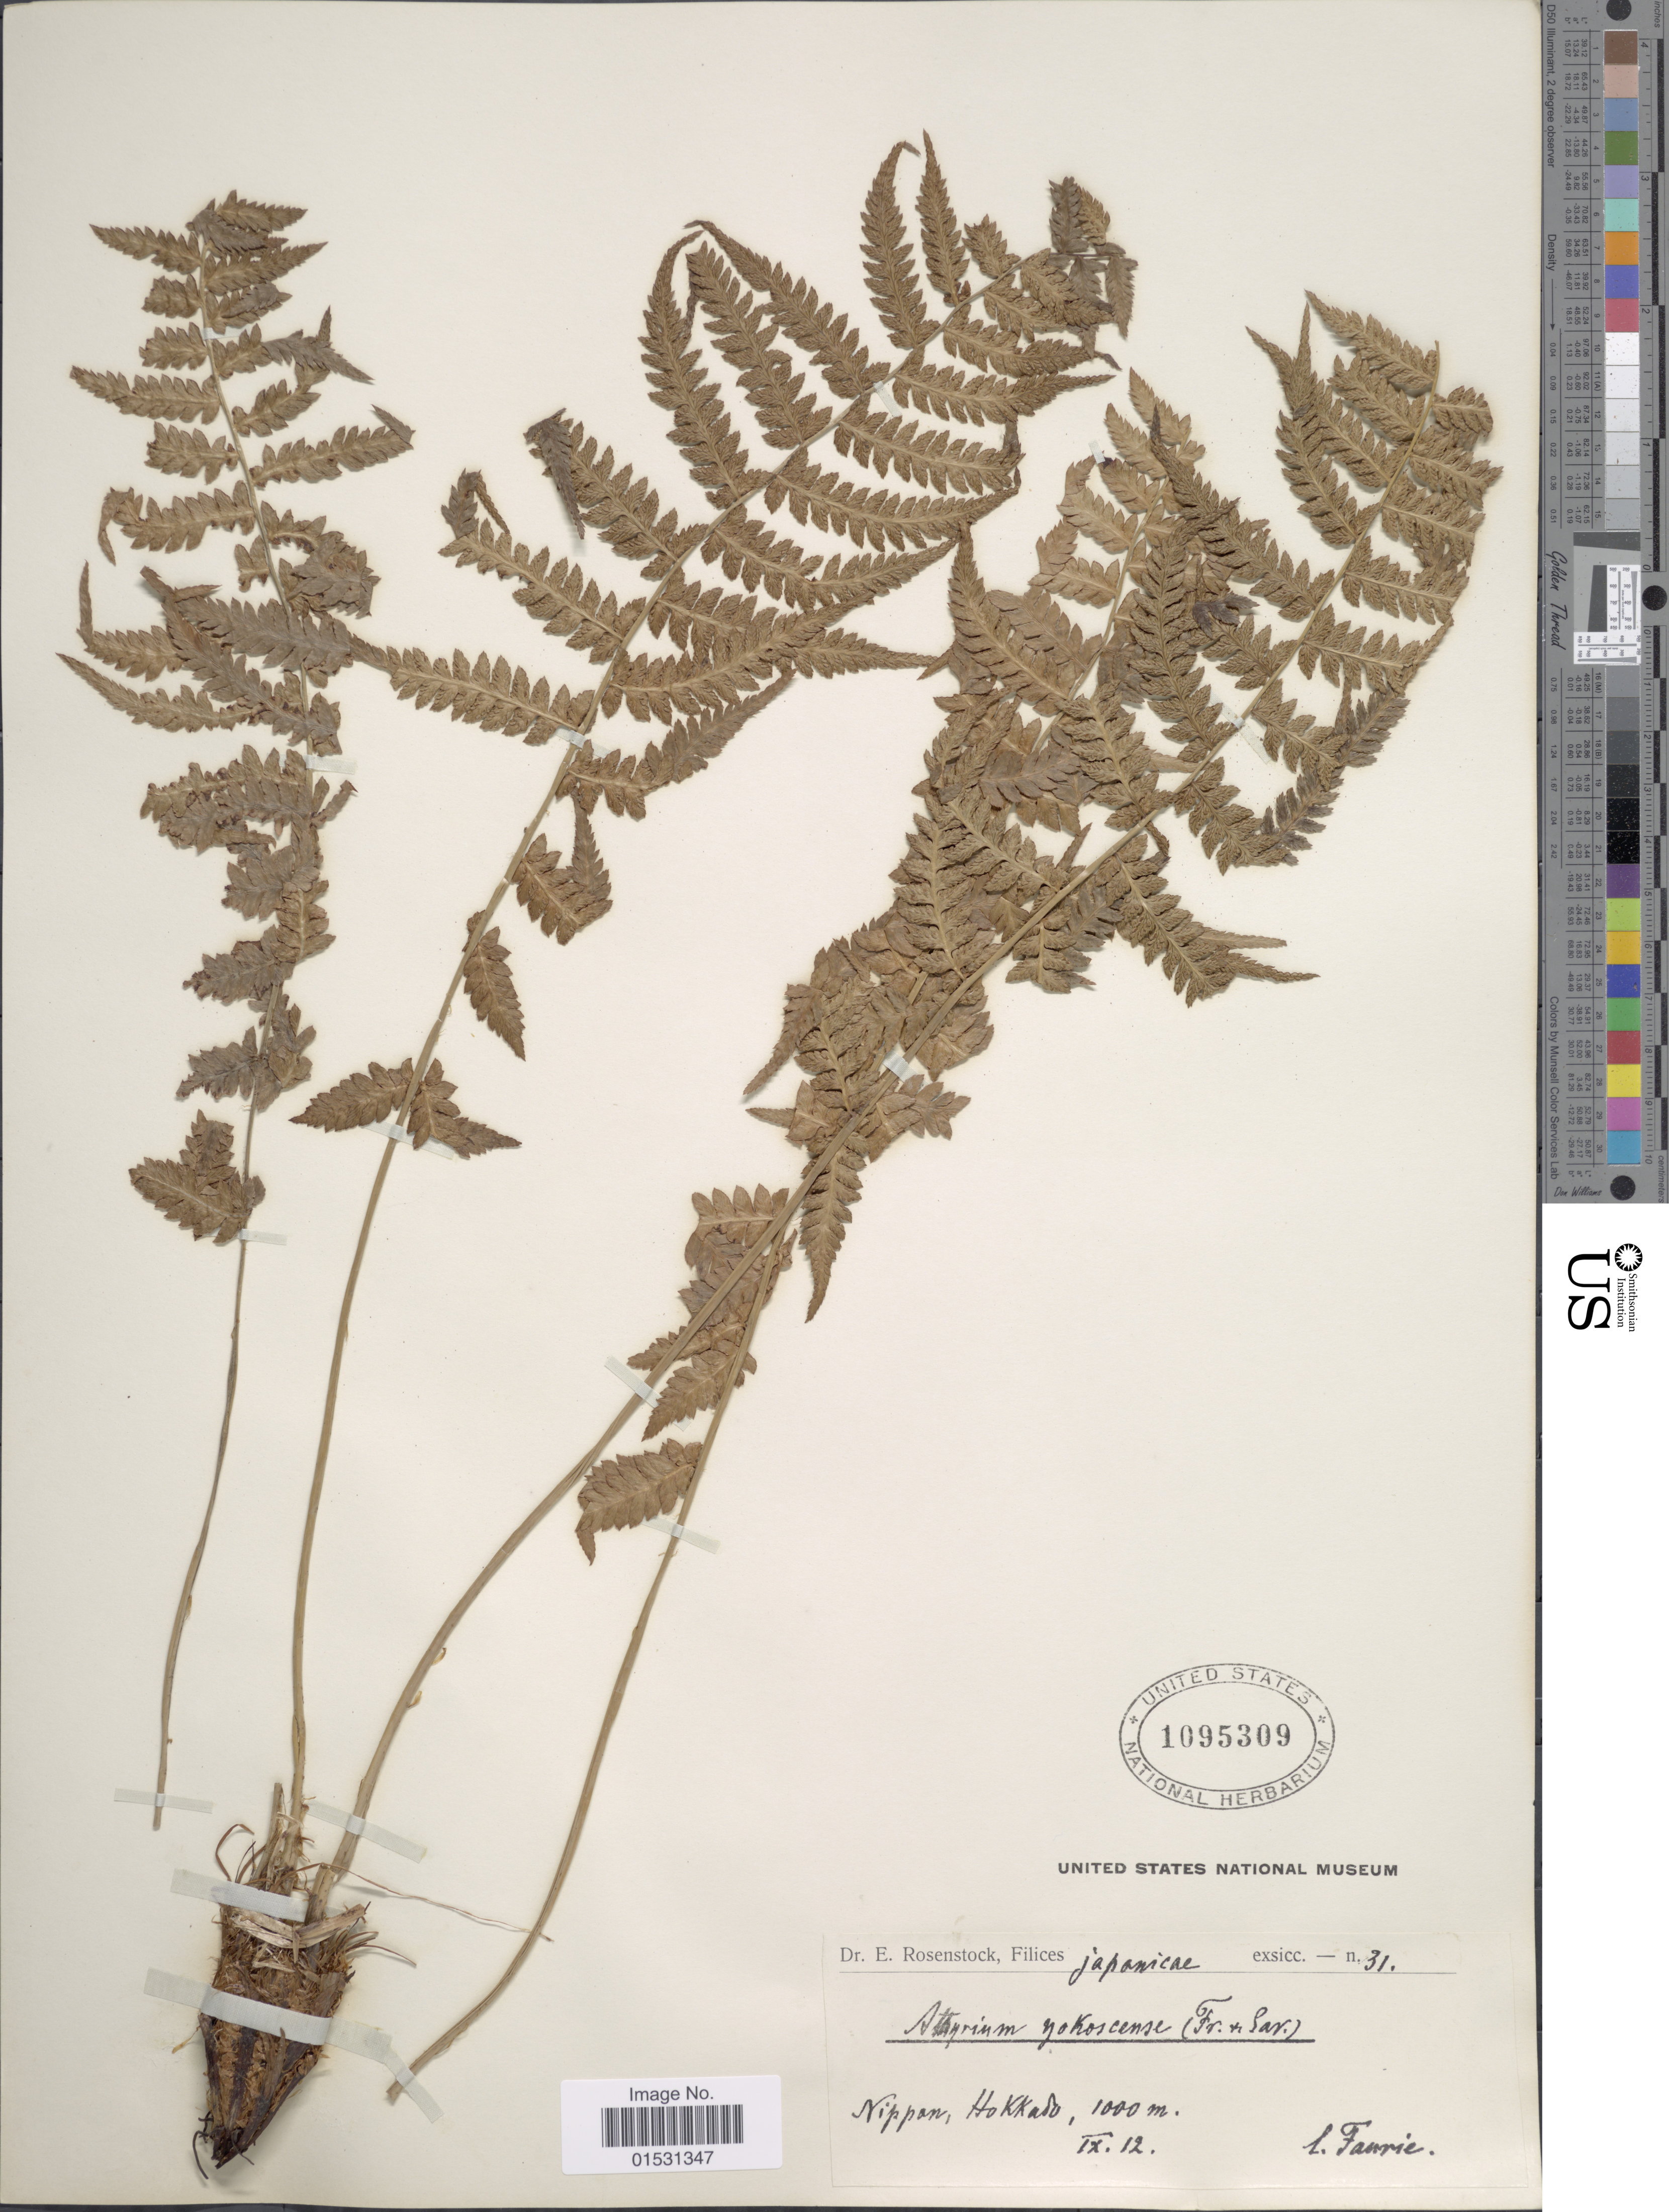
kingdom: Plantae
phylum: Tracheophyta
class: Polypodiopsida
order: Polypodiales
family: Athyriaceae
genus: Athyrium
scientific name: Athyrium yokoscense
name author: (Franch. & Sav.) Christ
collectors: -. Faurie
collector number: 31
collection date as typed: Transcribed d/m/y: /9/12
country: Japan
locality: Nippon, Hokkado.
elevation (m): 1000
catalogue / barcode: US 1095309